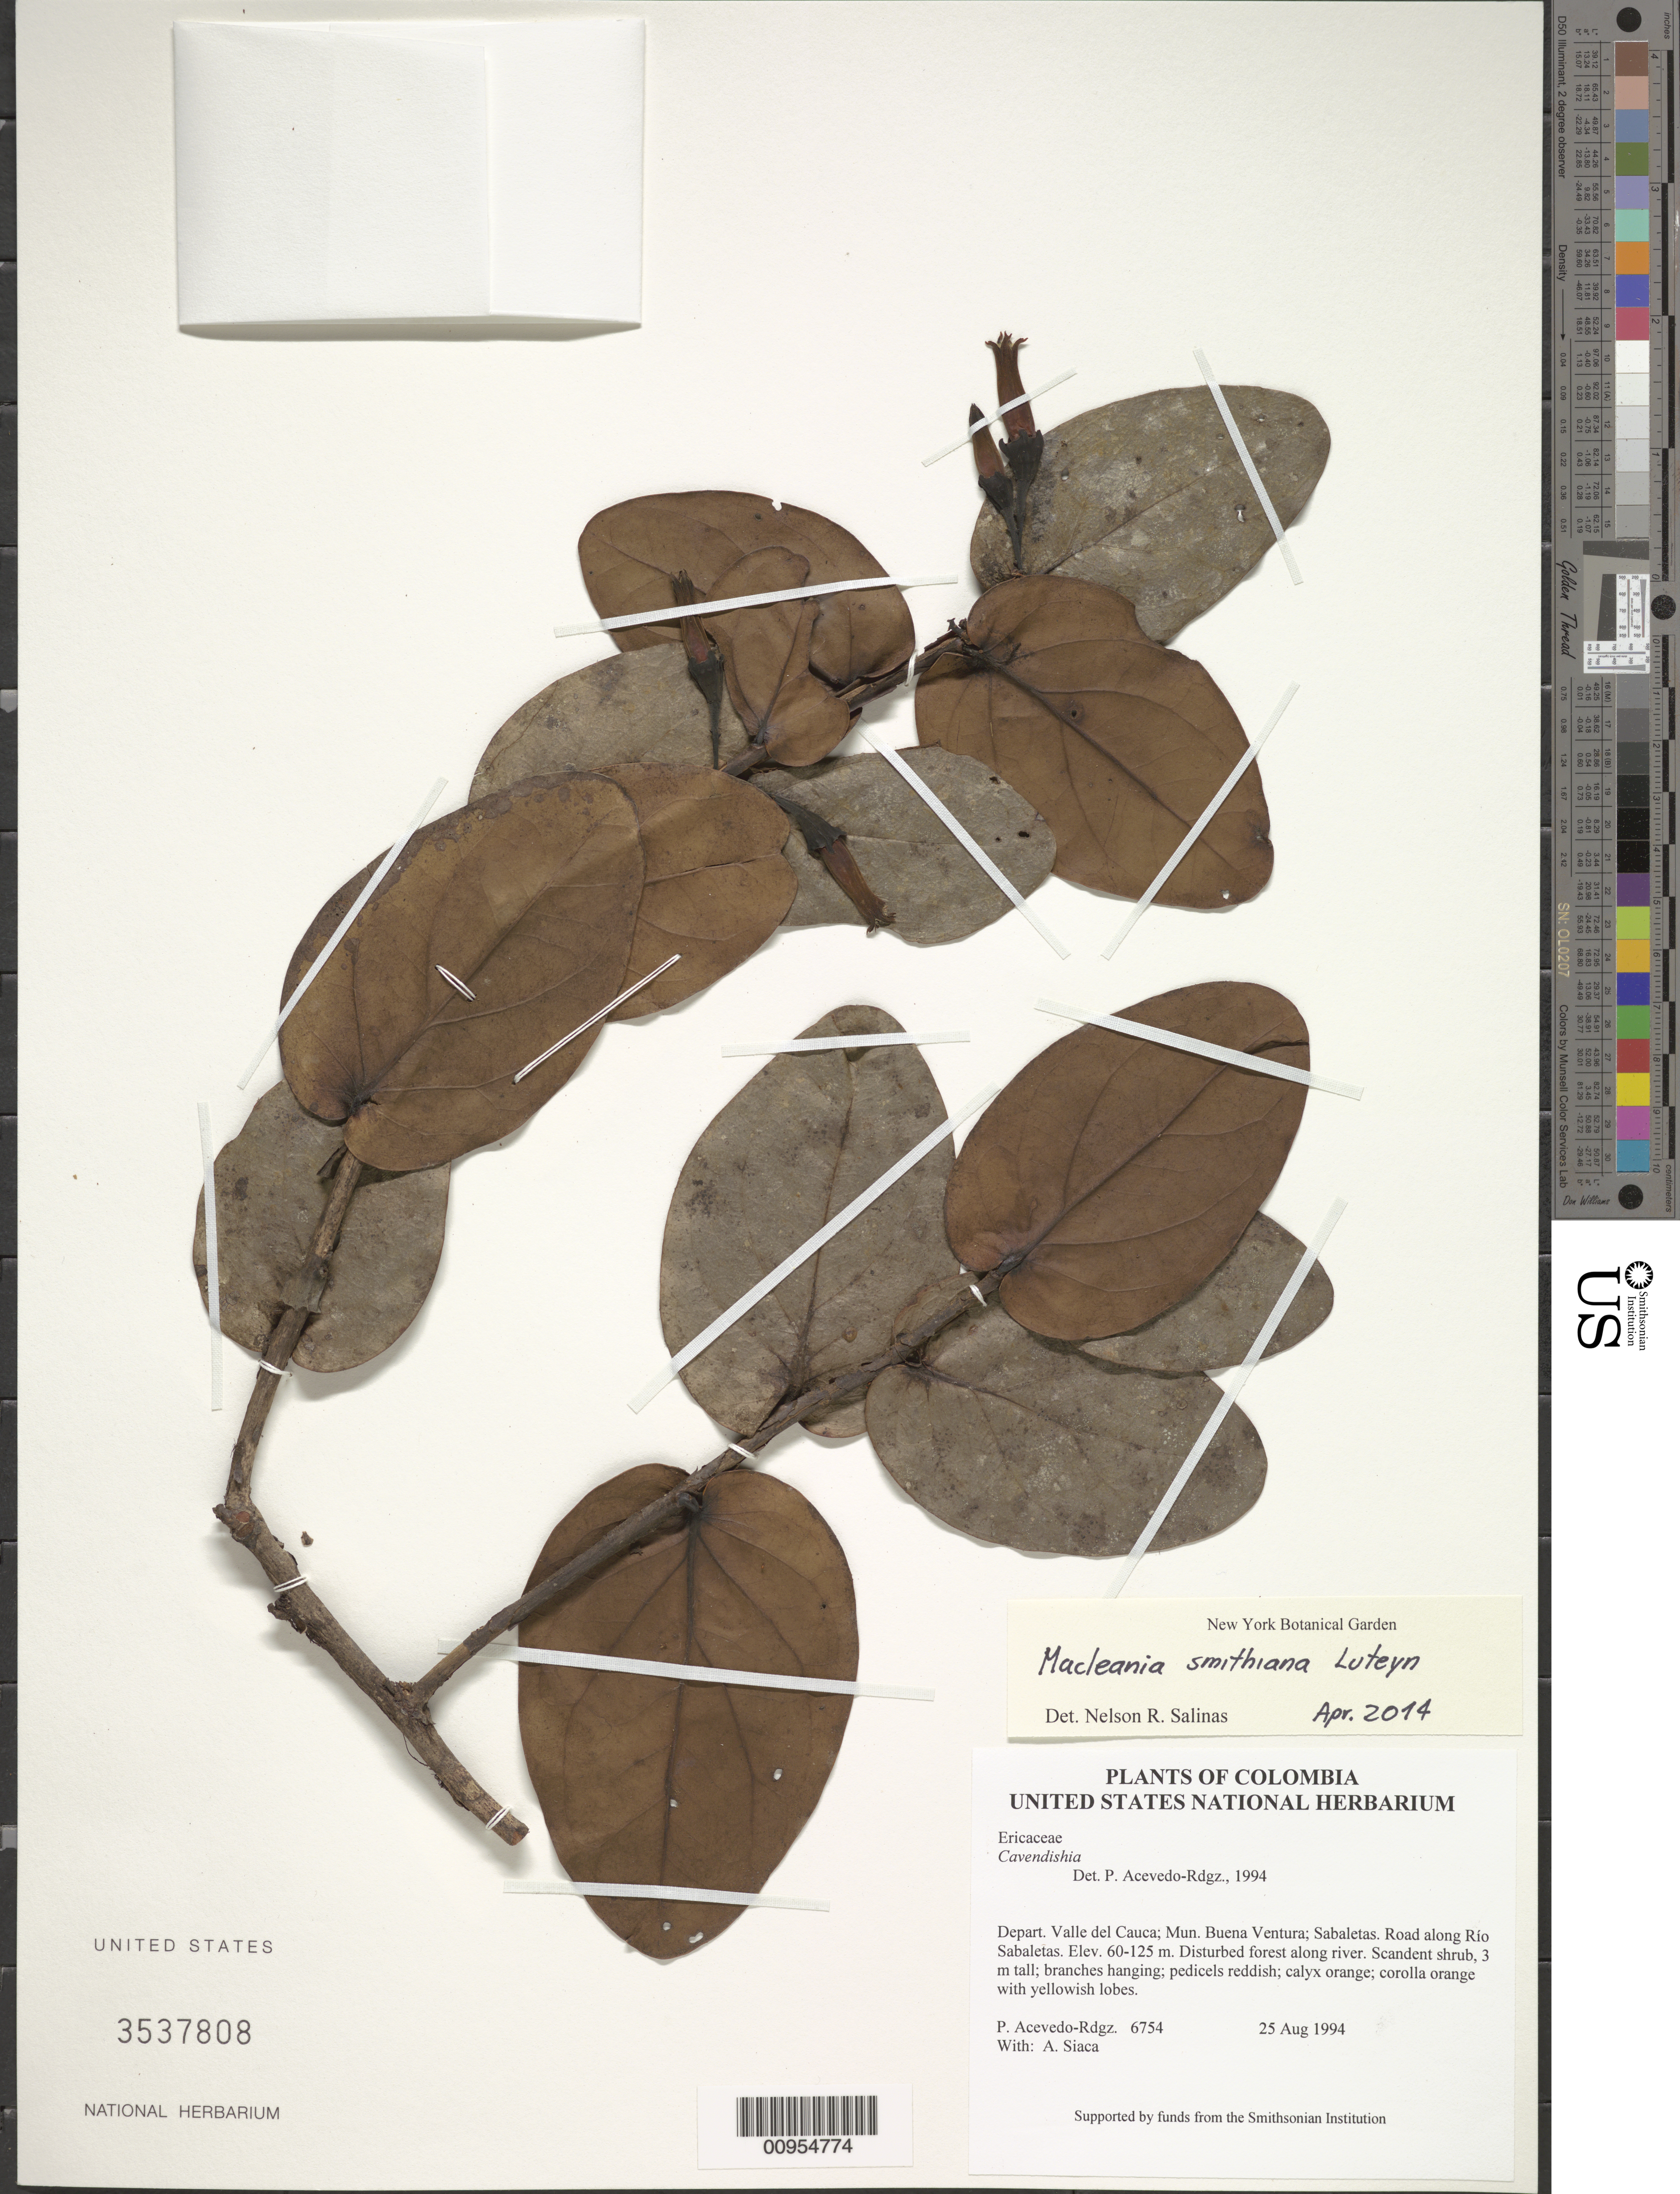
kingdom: Plantae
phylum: Tracheophyta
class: Magnoliopsida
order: Ericales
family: Ericaceae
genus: Macleania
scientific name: Macleania smithiana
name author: Luteyn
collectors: P. Acevedo-Rodr. & A. Siaca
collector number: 6754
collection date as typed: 25 Aug 1994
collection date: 1994-08-25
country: Colombia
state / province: Valle del Cauca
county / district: Buena Ventura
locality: Depart. Valle del Cauca; Mun. Buena Ventura; Sabaletas. Road along Río Sabaletas.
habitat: Disturbed forest along river.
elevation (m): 60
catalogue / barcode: US 3537808